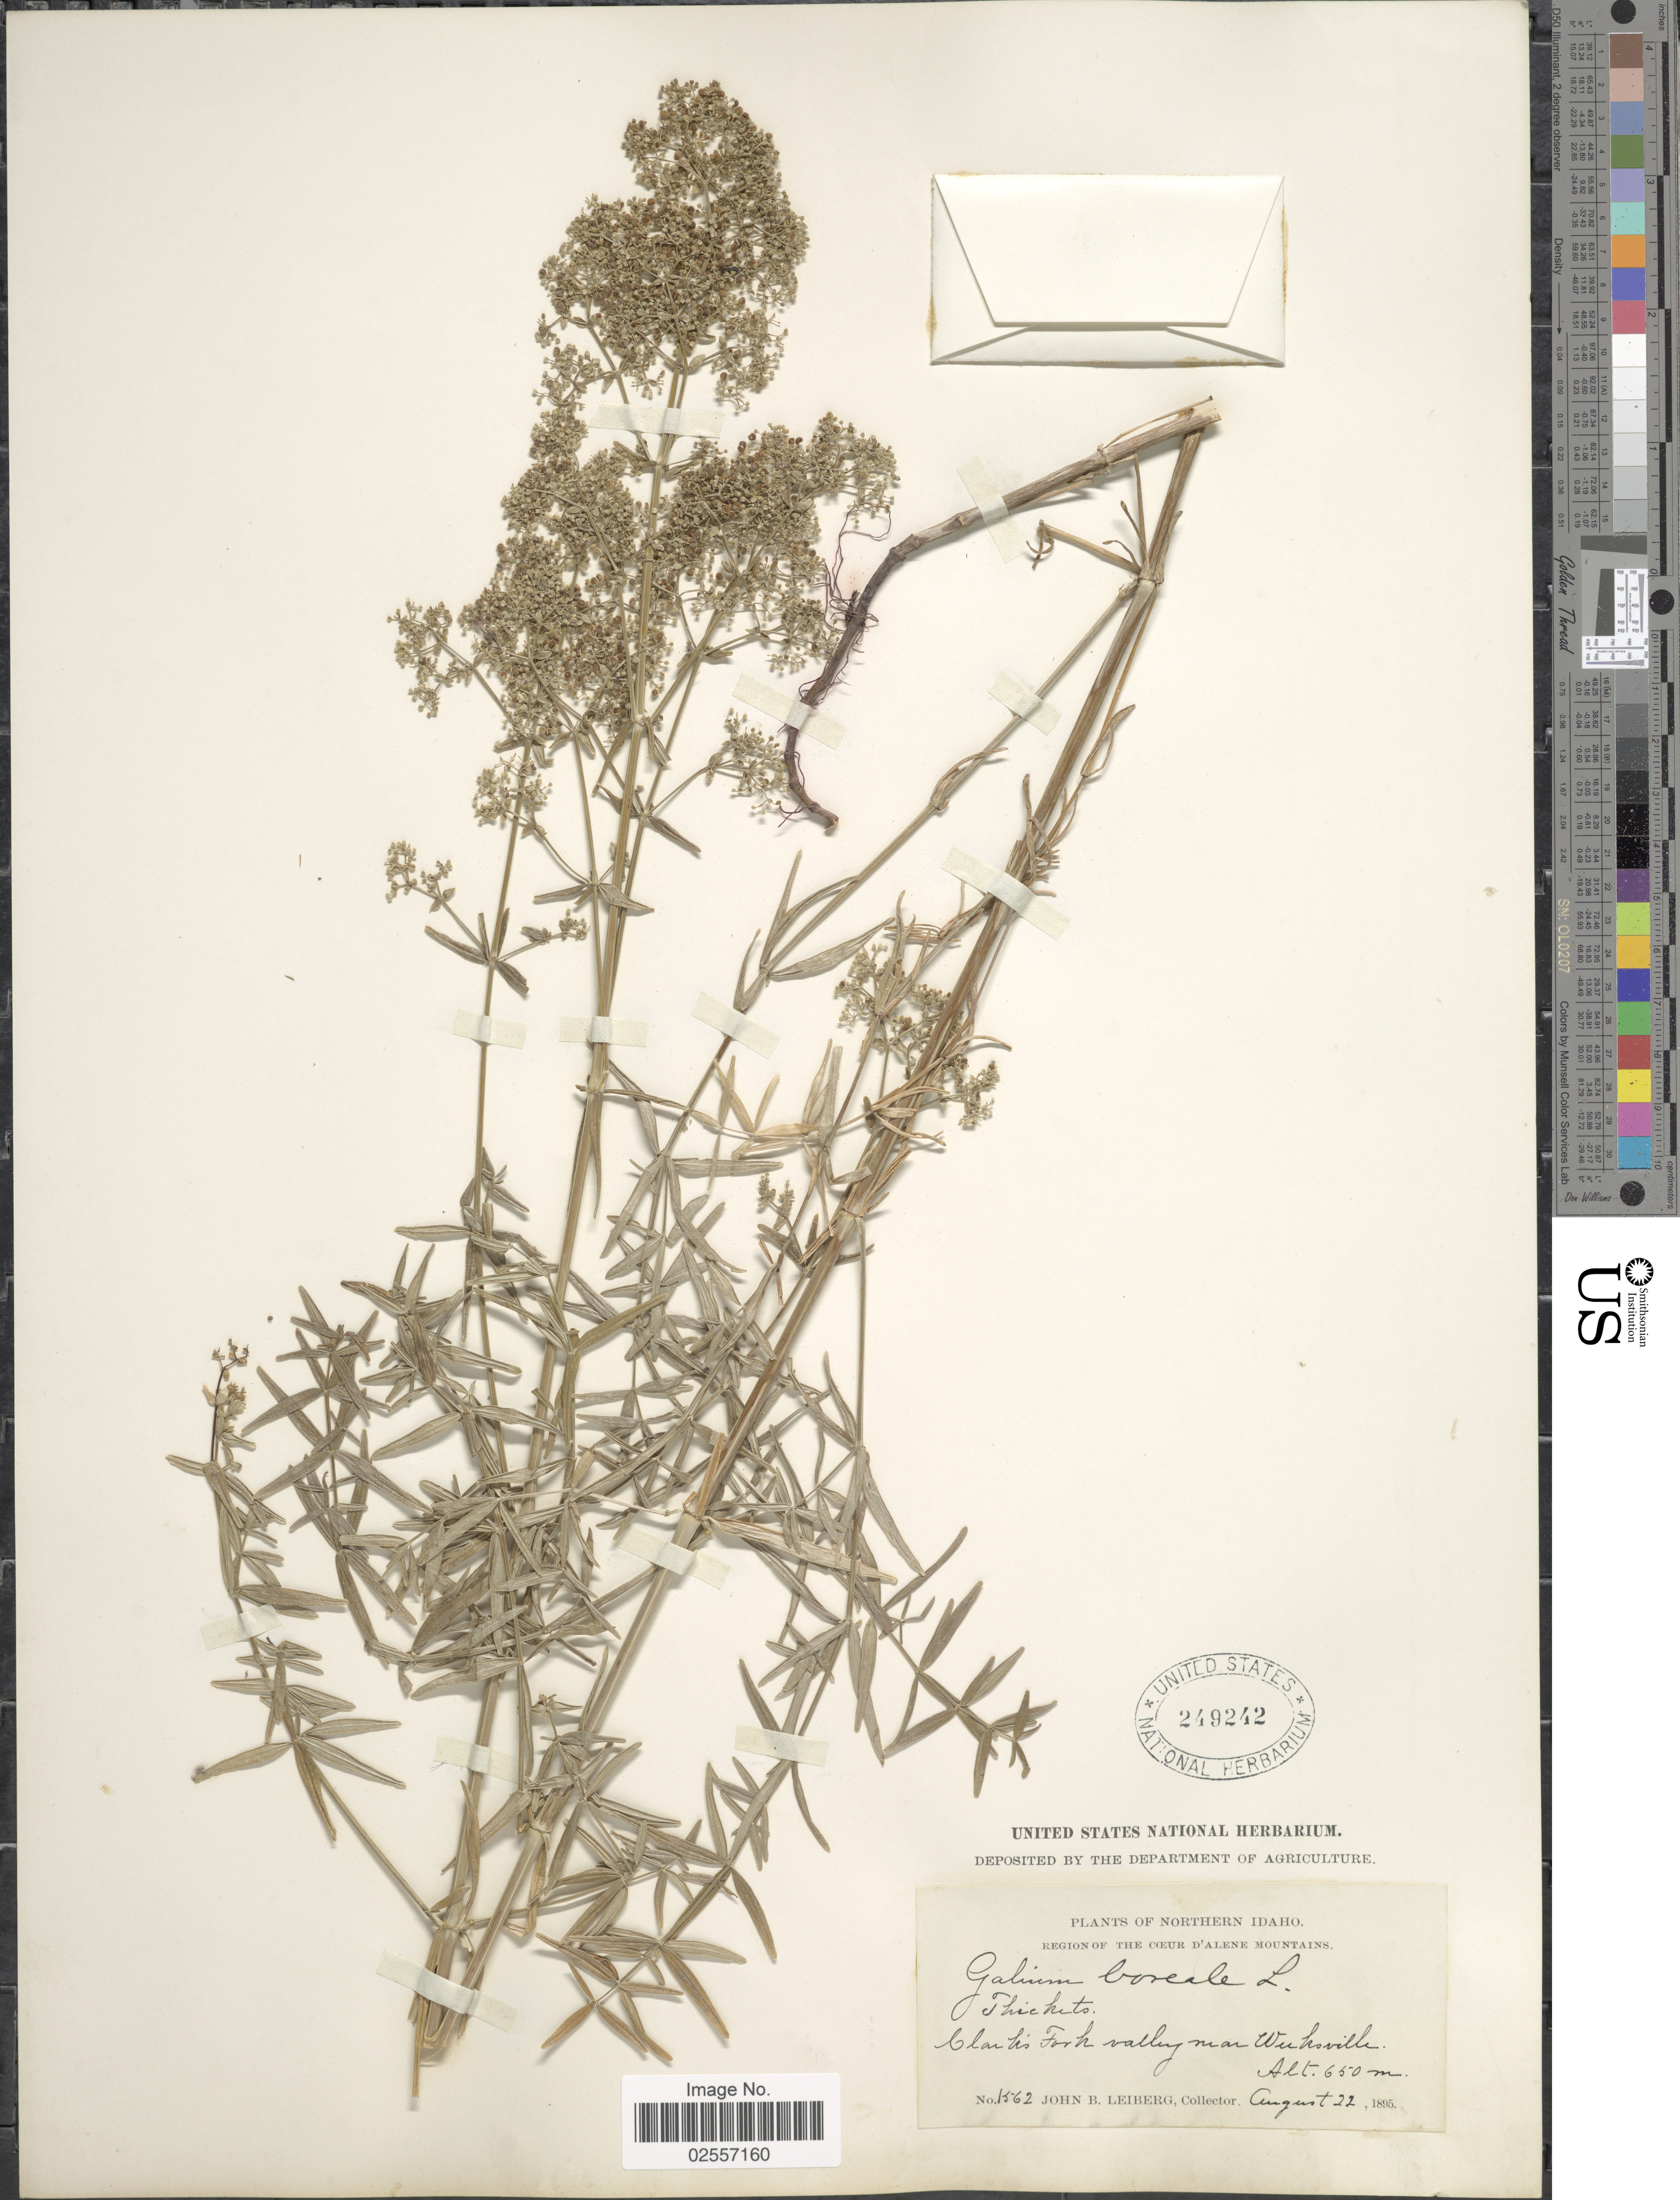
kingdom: Plantae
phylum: Tracheophyta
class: Magnoliopsida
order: Gentianales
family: Rubiaceae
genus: Galium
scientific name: Galium boreale L.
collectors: J. B. Leiberg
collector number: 1562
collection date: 1895-08-22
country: United States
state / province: Idaho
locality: Northern Idaho, Region of the Coeur d'Alene Mountains. Clark's Fork Valley near Weeksville.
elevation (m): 650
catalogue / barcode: US 249242